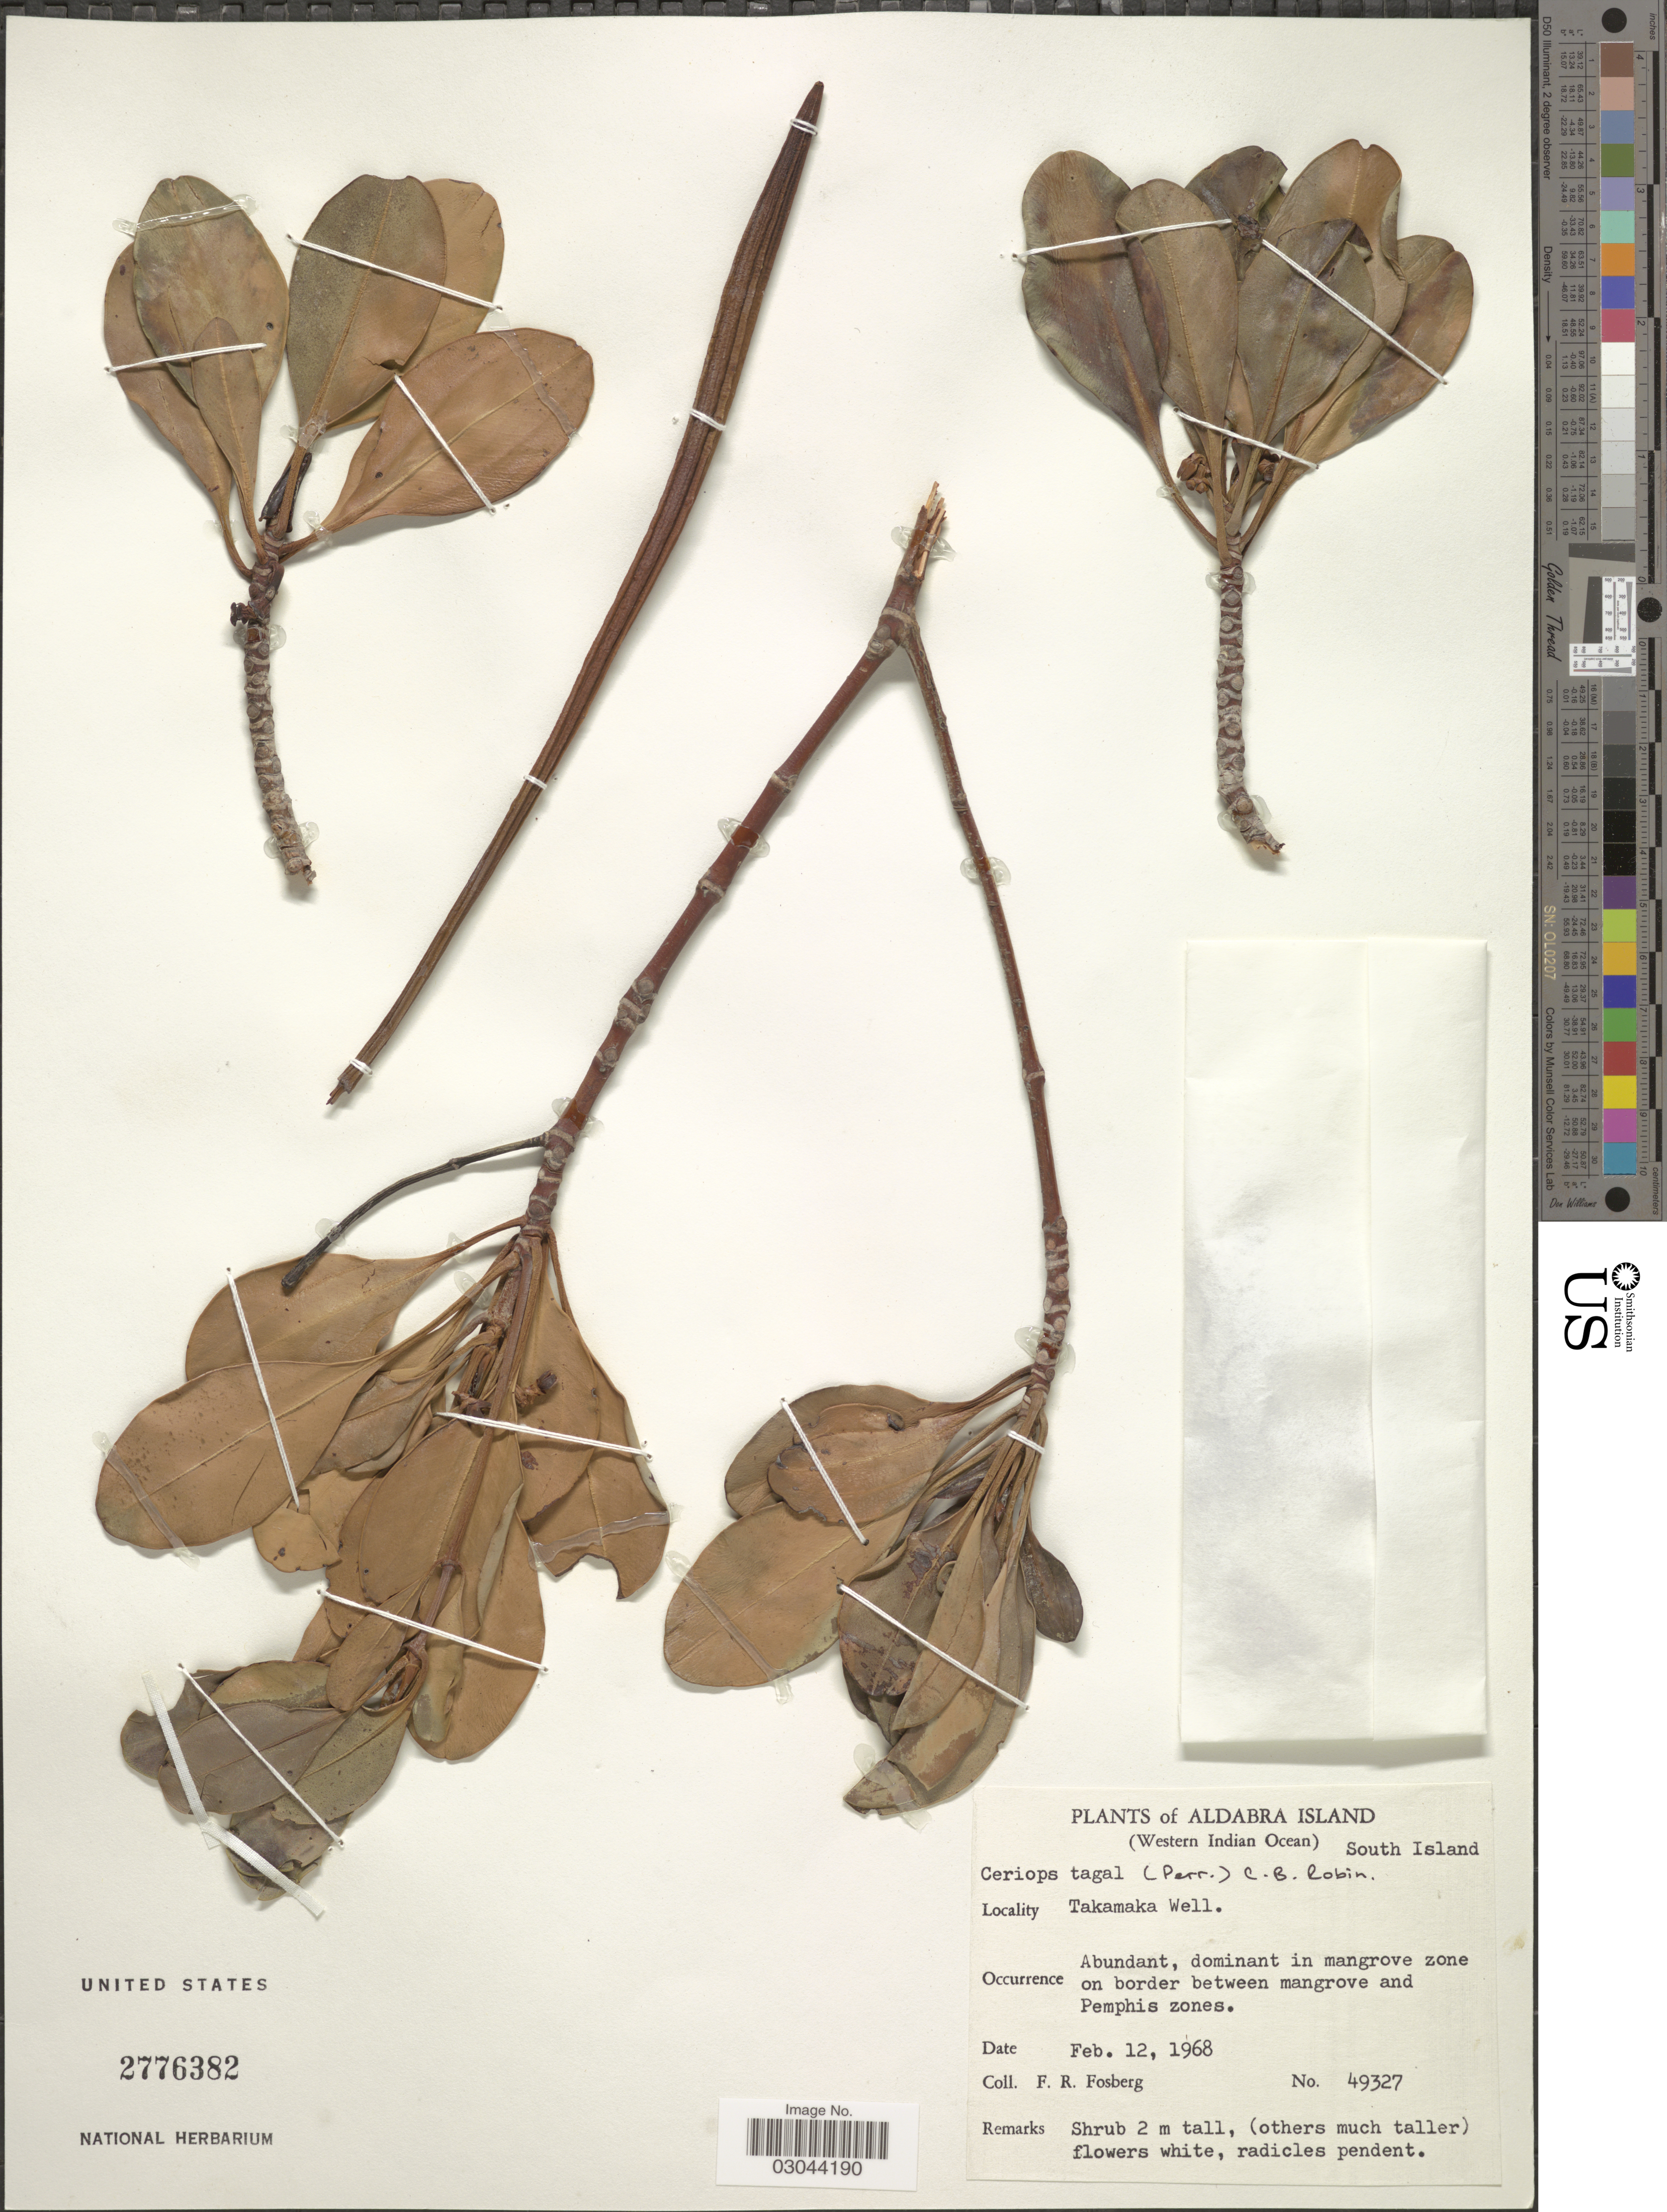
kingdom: Plantae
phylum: Tracheophyta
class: Magnoliopsida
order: Malpighiales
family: Rhizophoraceae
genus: Ceriops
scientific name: Ceriops tagal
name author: (Perr.) C.B. Rob.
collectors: F. R. Fosberg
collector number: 49327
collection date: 1968-02-12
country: Seychelles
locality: Aldabra Island. (Western Indian Ocean). South Island. Takamaka Well. On border between mangrove and Pemphis zones.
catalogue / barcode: US 2776382